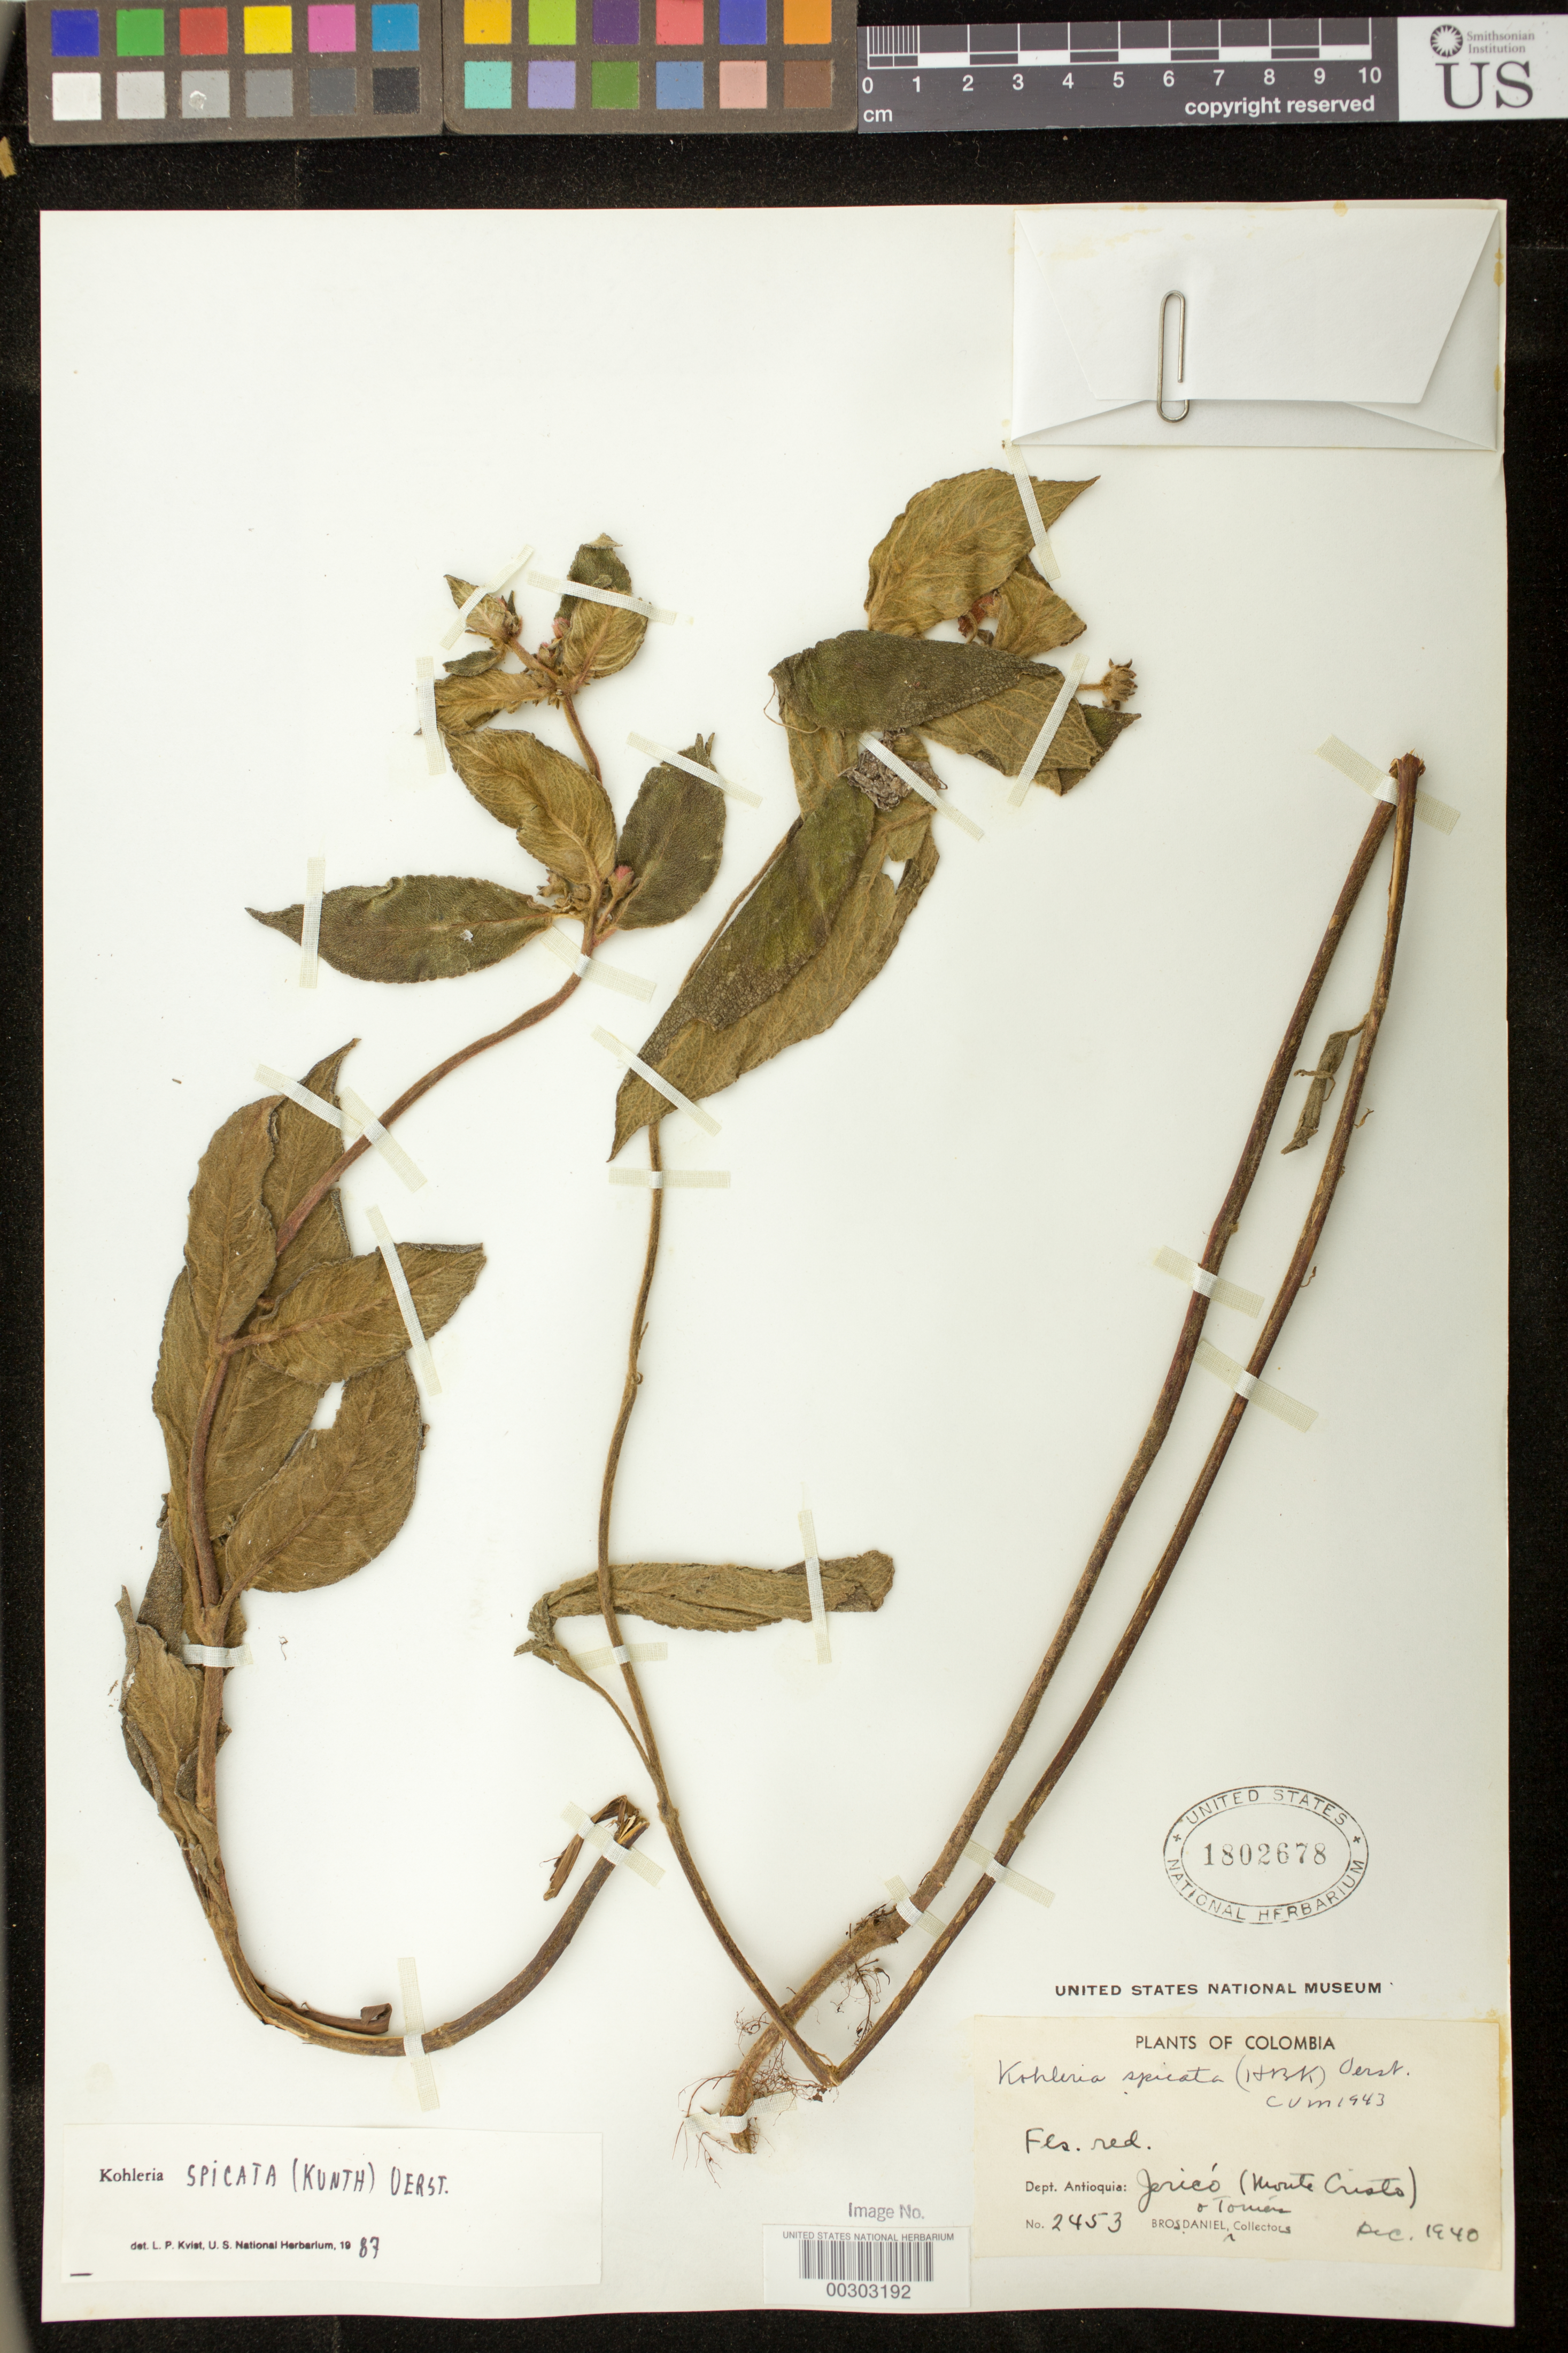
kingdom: Plantae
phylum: Tracheophyta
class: Magnoliopsida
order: Lamiales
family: Gesneriaceae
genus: Kohleria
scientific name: Kohleria spicata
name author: (Kunth) Oerst.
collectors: Bro. Daniel & B. Tomas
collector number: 2453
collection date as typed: Dec 1940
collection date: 1940-12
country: Colombia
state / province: Antioquia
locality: Jerico (Monte Cristo)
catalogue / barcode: US 1802678